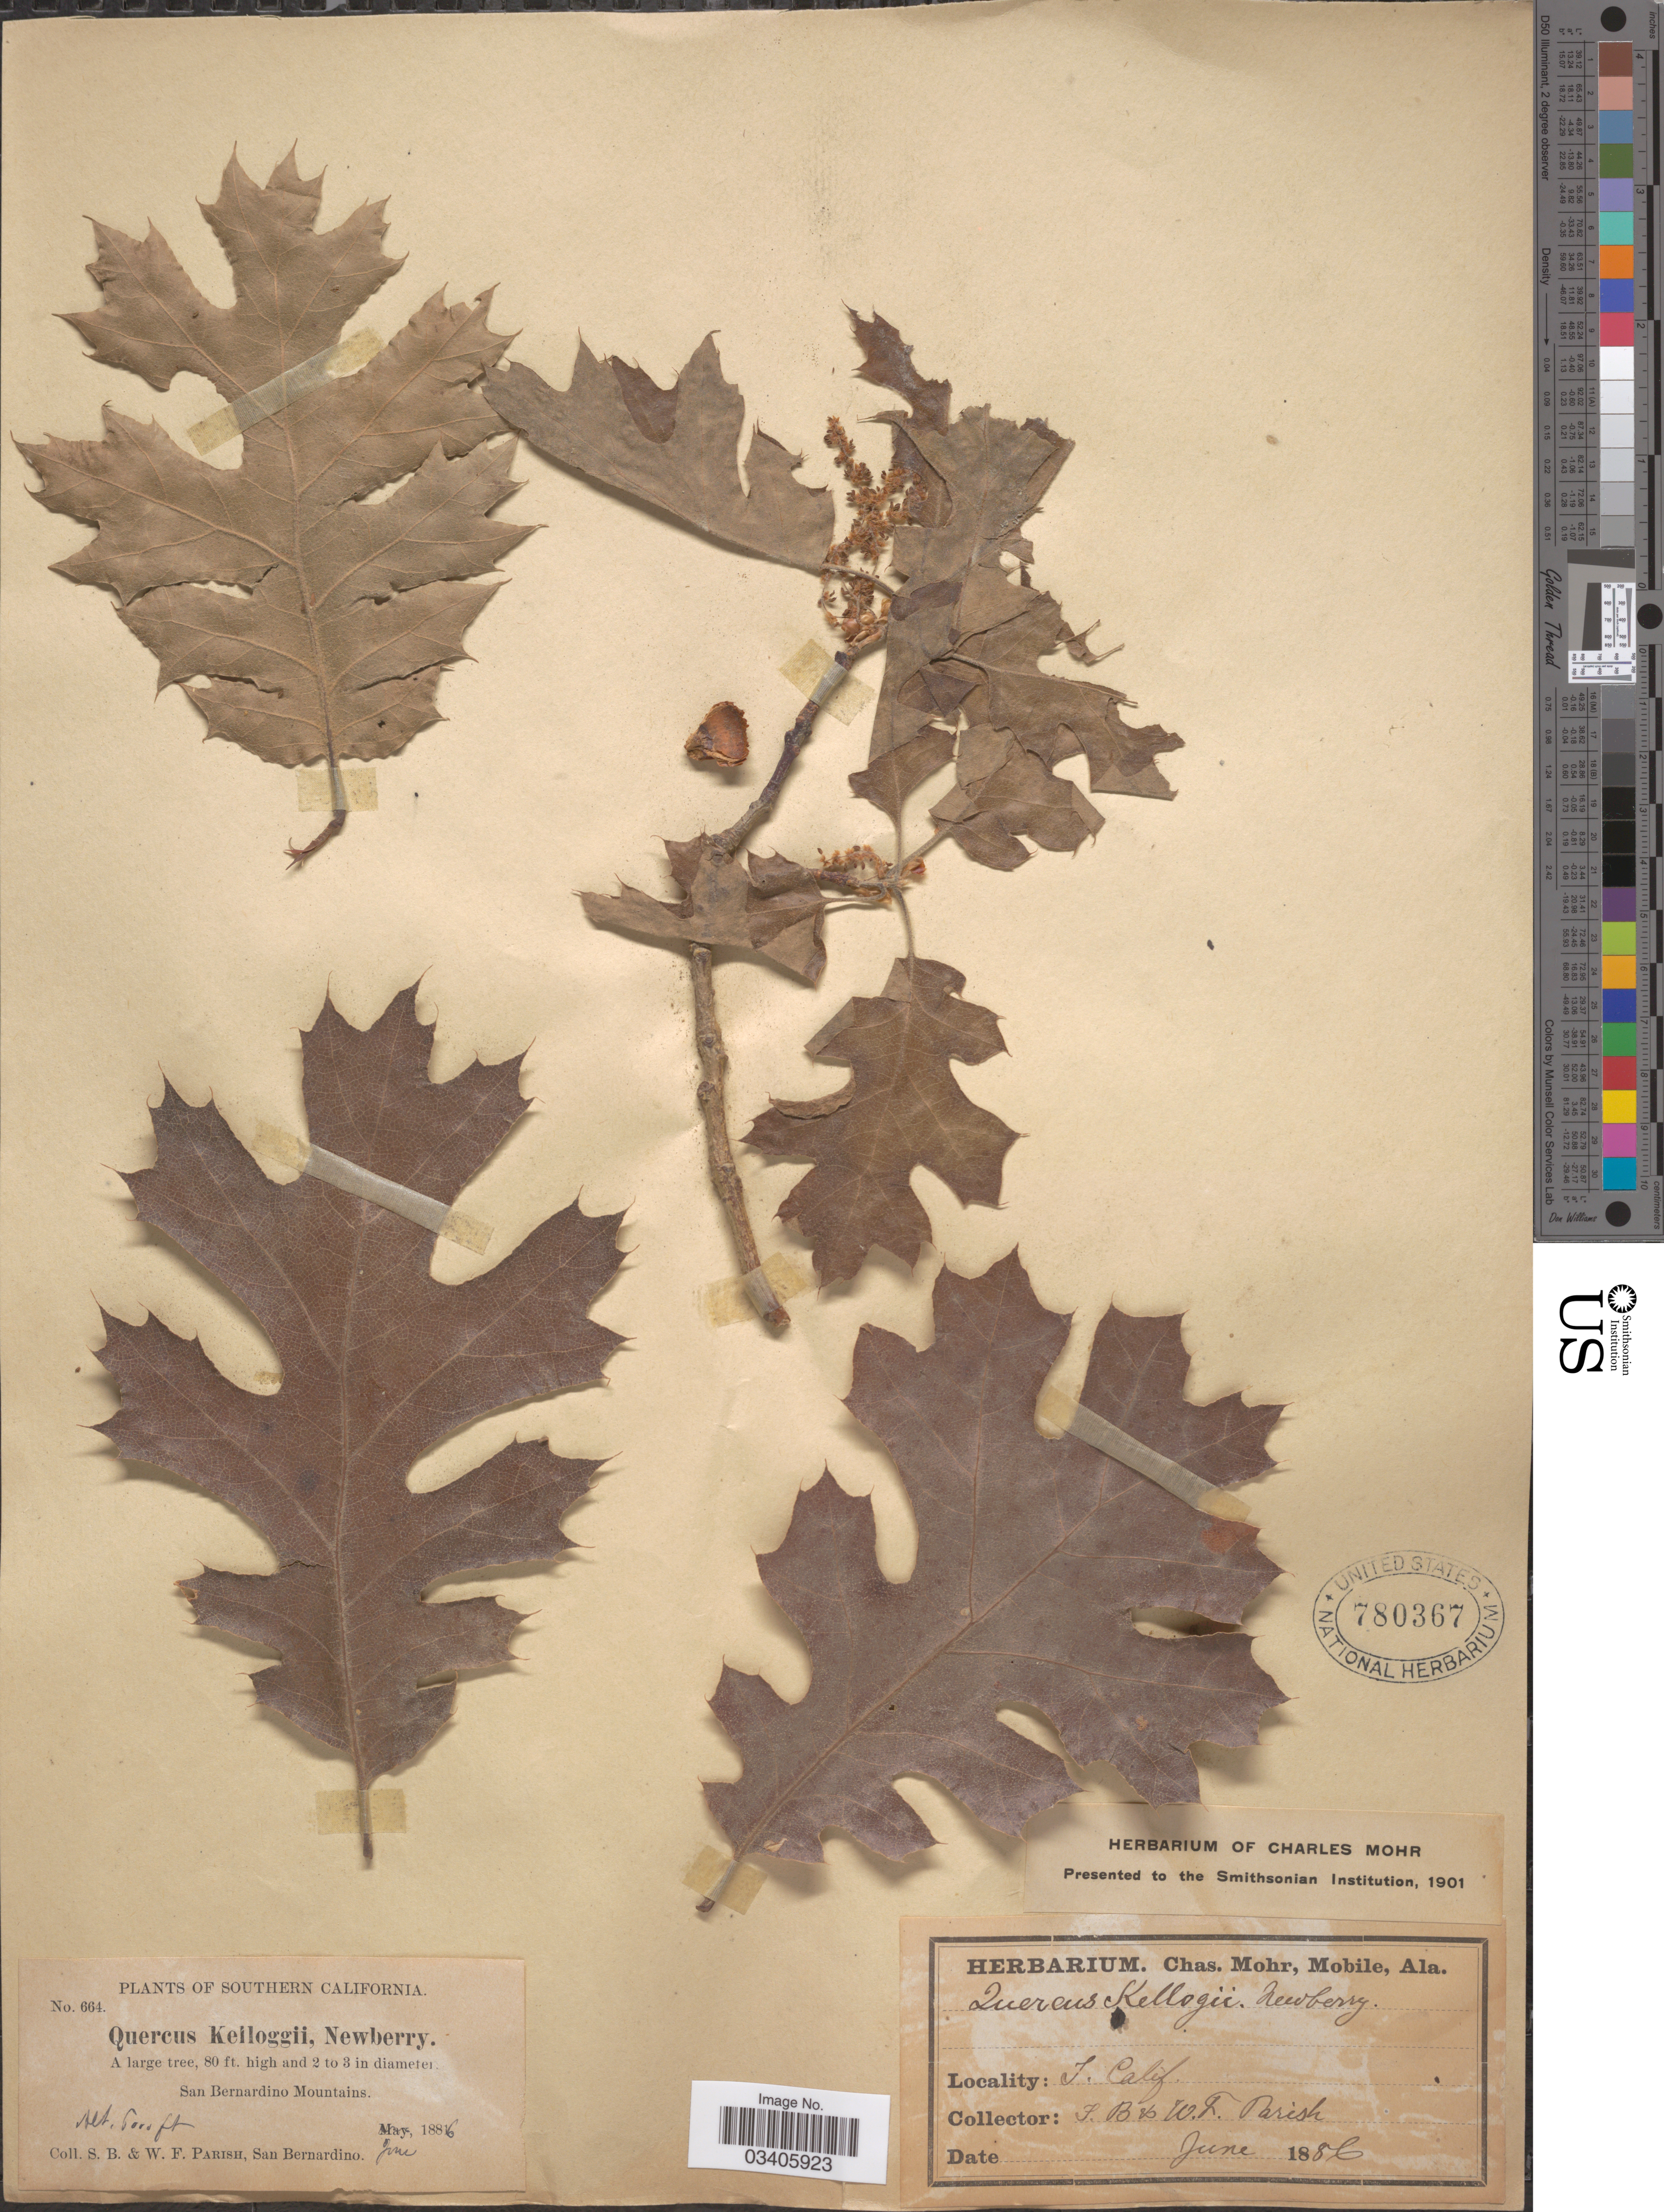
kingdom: Plantae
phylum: Tracheophyta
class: Magnoliopsida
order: Fagales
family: Fagaceae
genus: Quercus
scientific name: Quercus kelloggii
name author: Newb.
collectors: S. B. Parish & W. F. Parish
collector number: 664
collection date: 1886-06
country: United States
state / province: California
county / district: San Bernardino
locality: Southern California. San Bernardino Mountains.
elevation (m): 1829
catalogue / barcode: US 780367